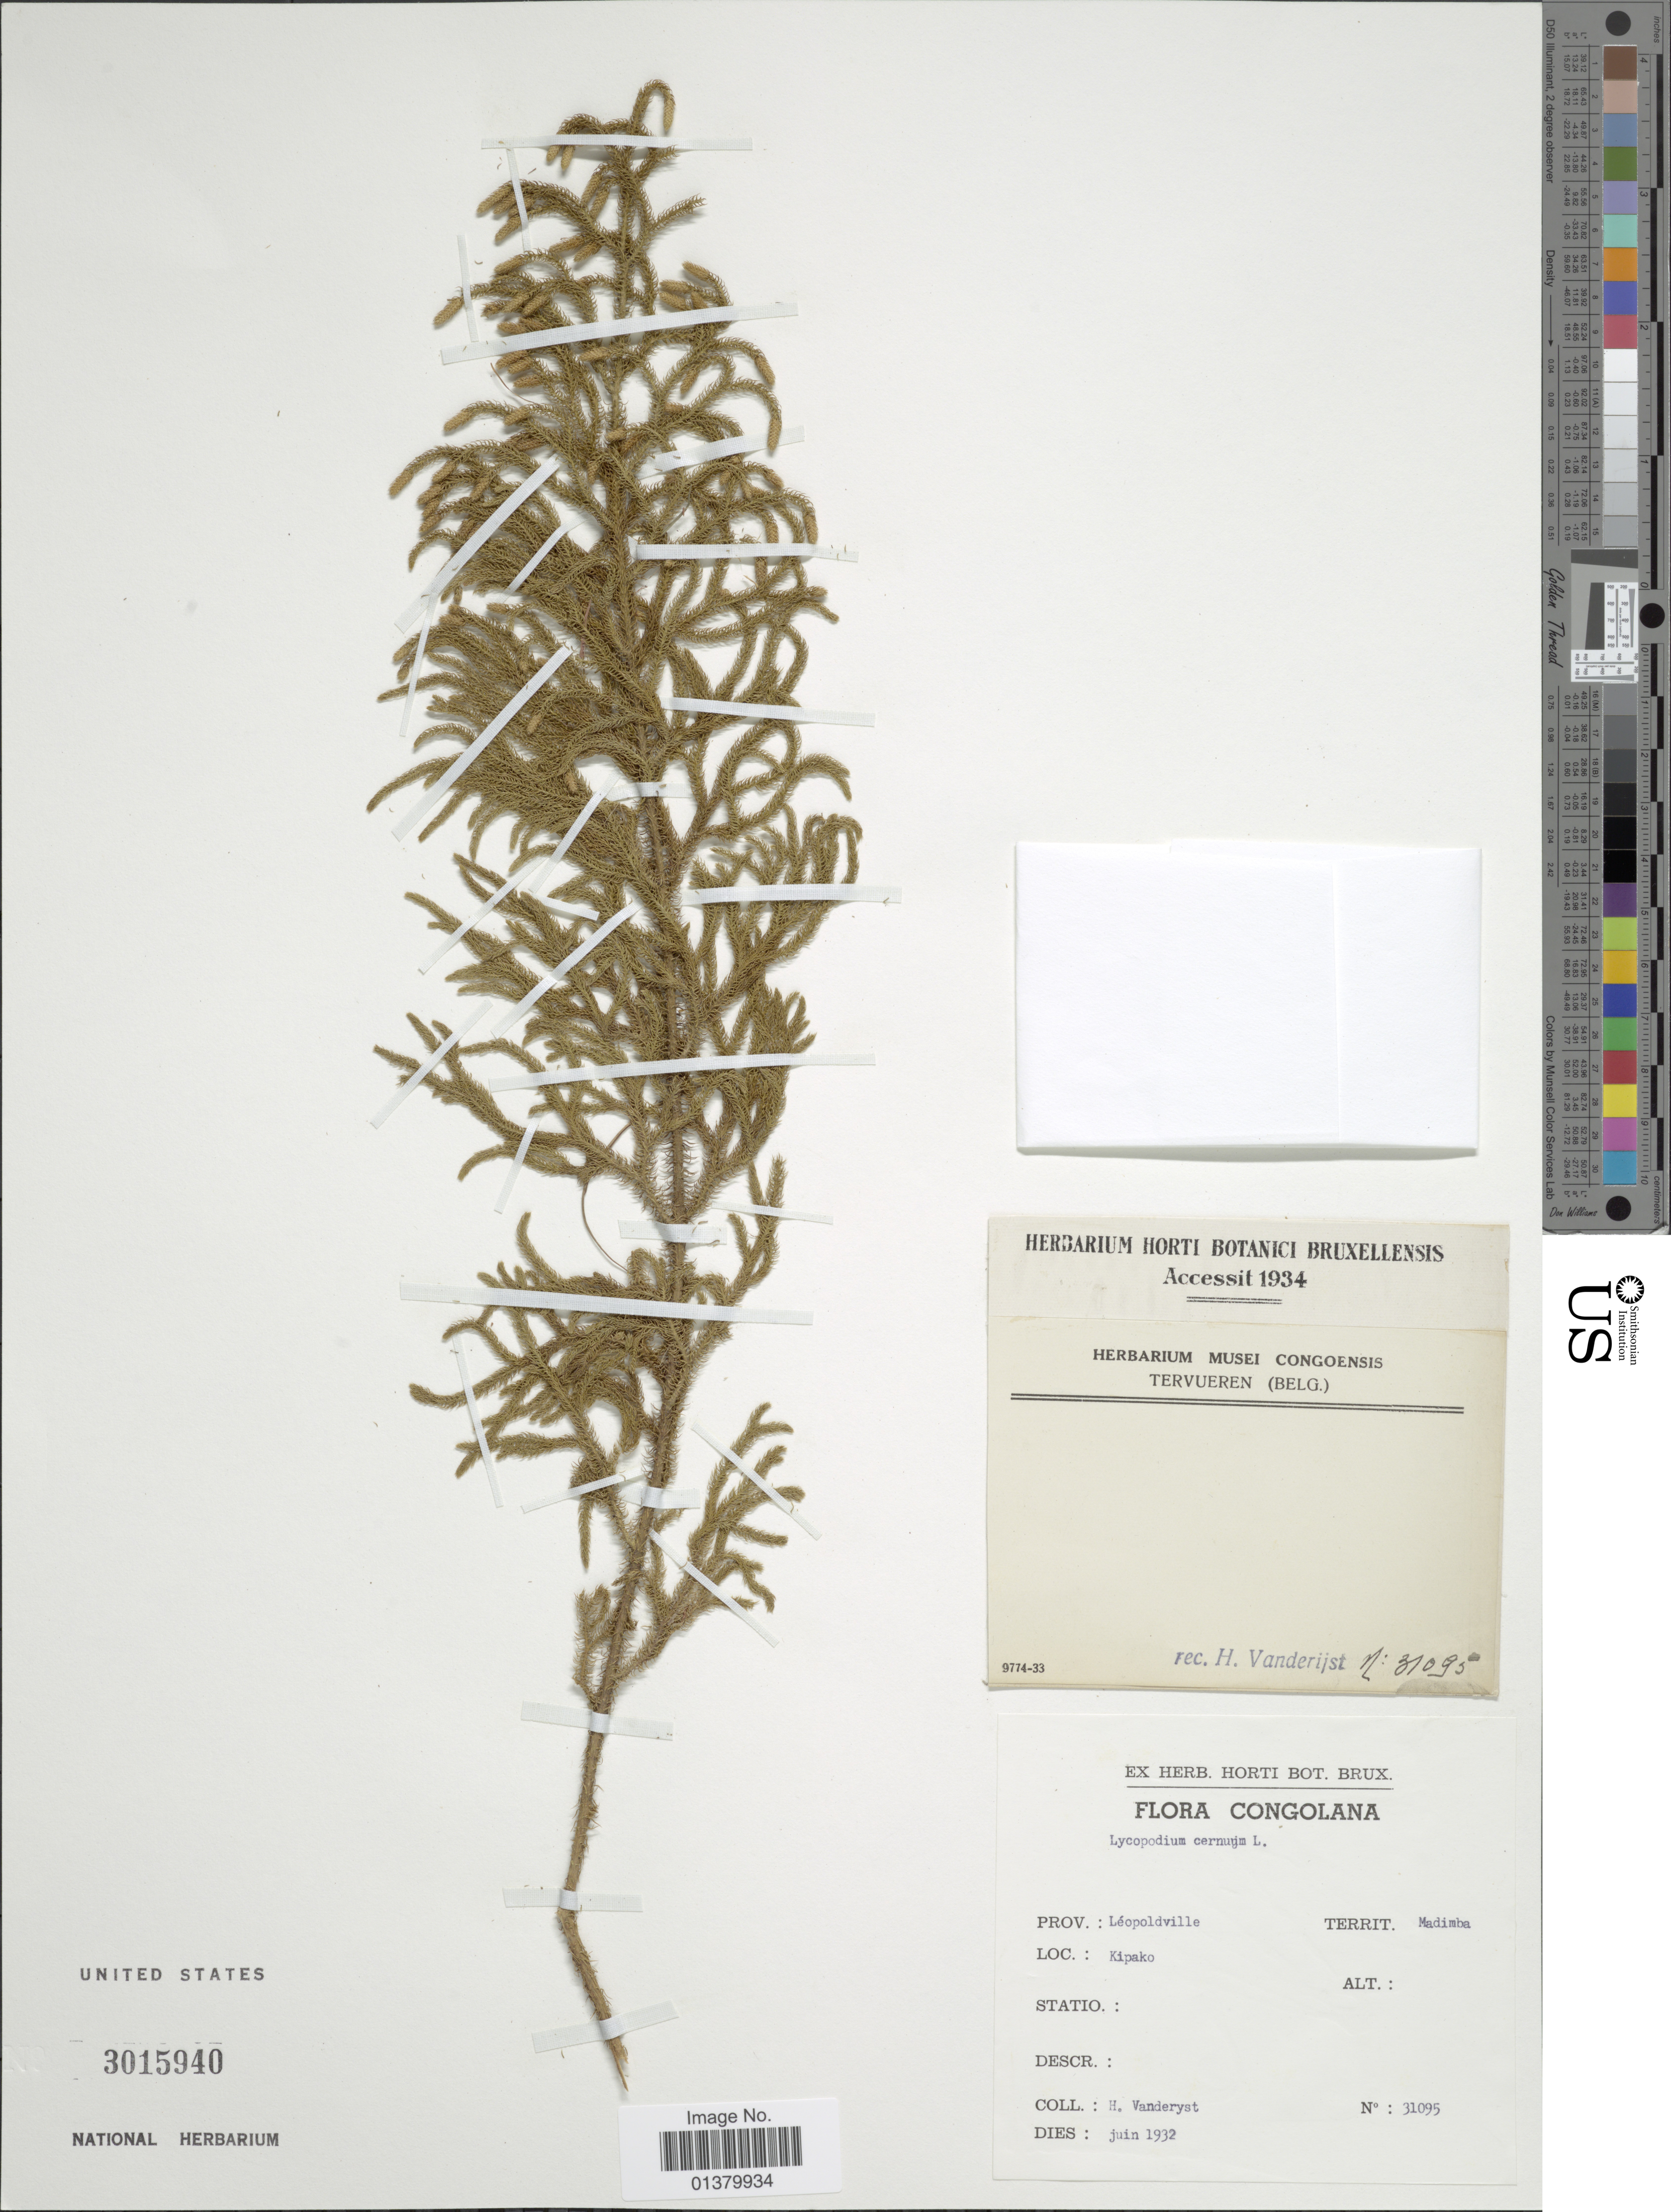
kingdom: Plantae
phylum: Tracheophyta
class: Lycopodiopsida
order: Lycopodiales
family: Lycopodiaceae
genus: Palhinhaea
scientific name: Palhinhaea cernua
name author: (L.) Vasc. & Franco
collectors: H. J. R. Vanderyst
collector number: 31095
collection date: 1932-06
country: Congo, Democratic Republic of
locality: Prov: Léoldville, Territ: Madimba, Kipako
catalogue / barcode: US 3015940